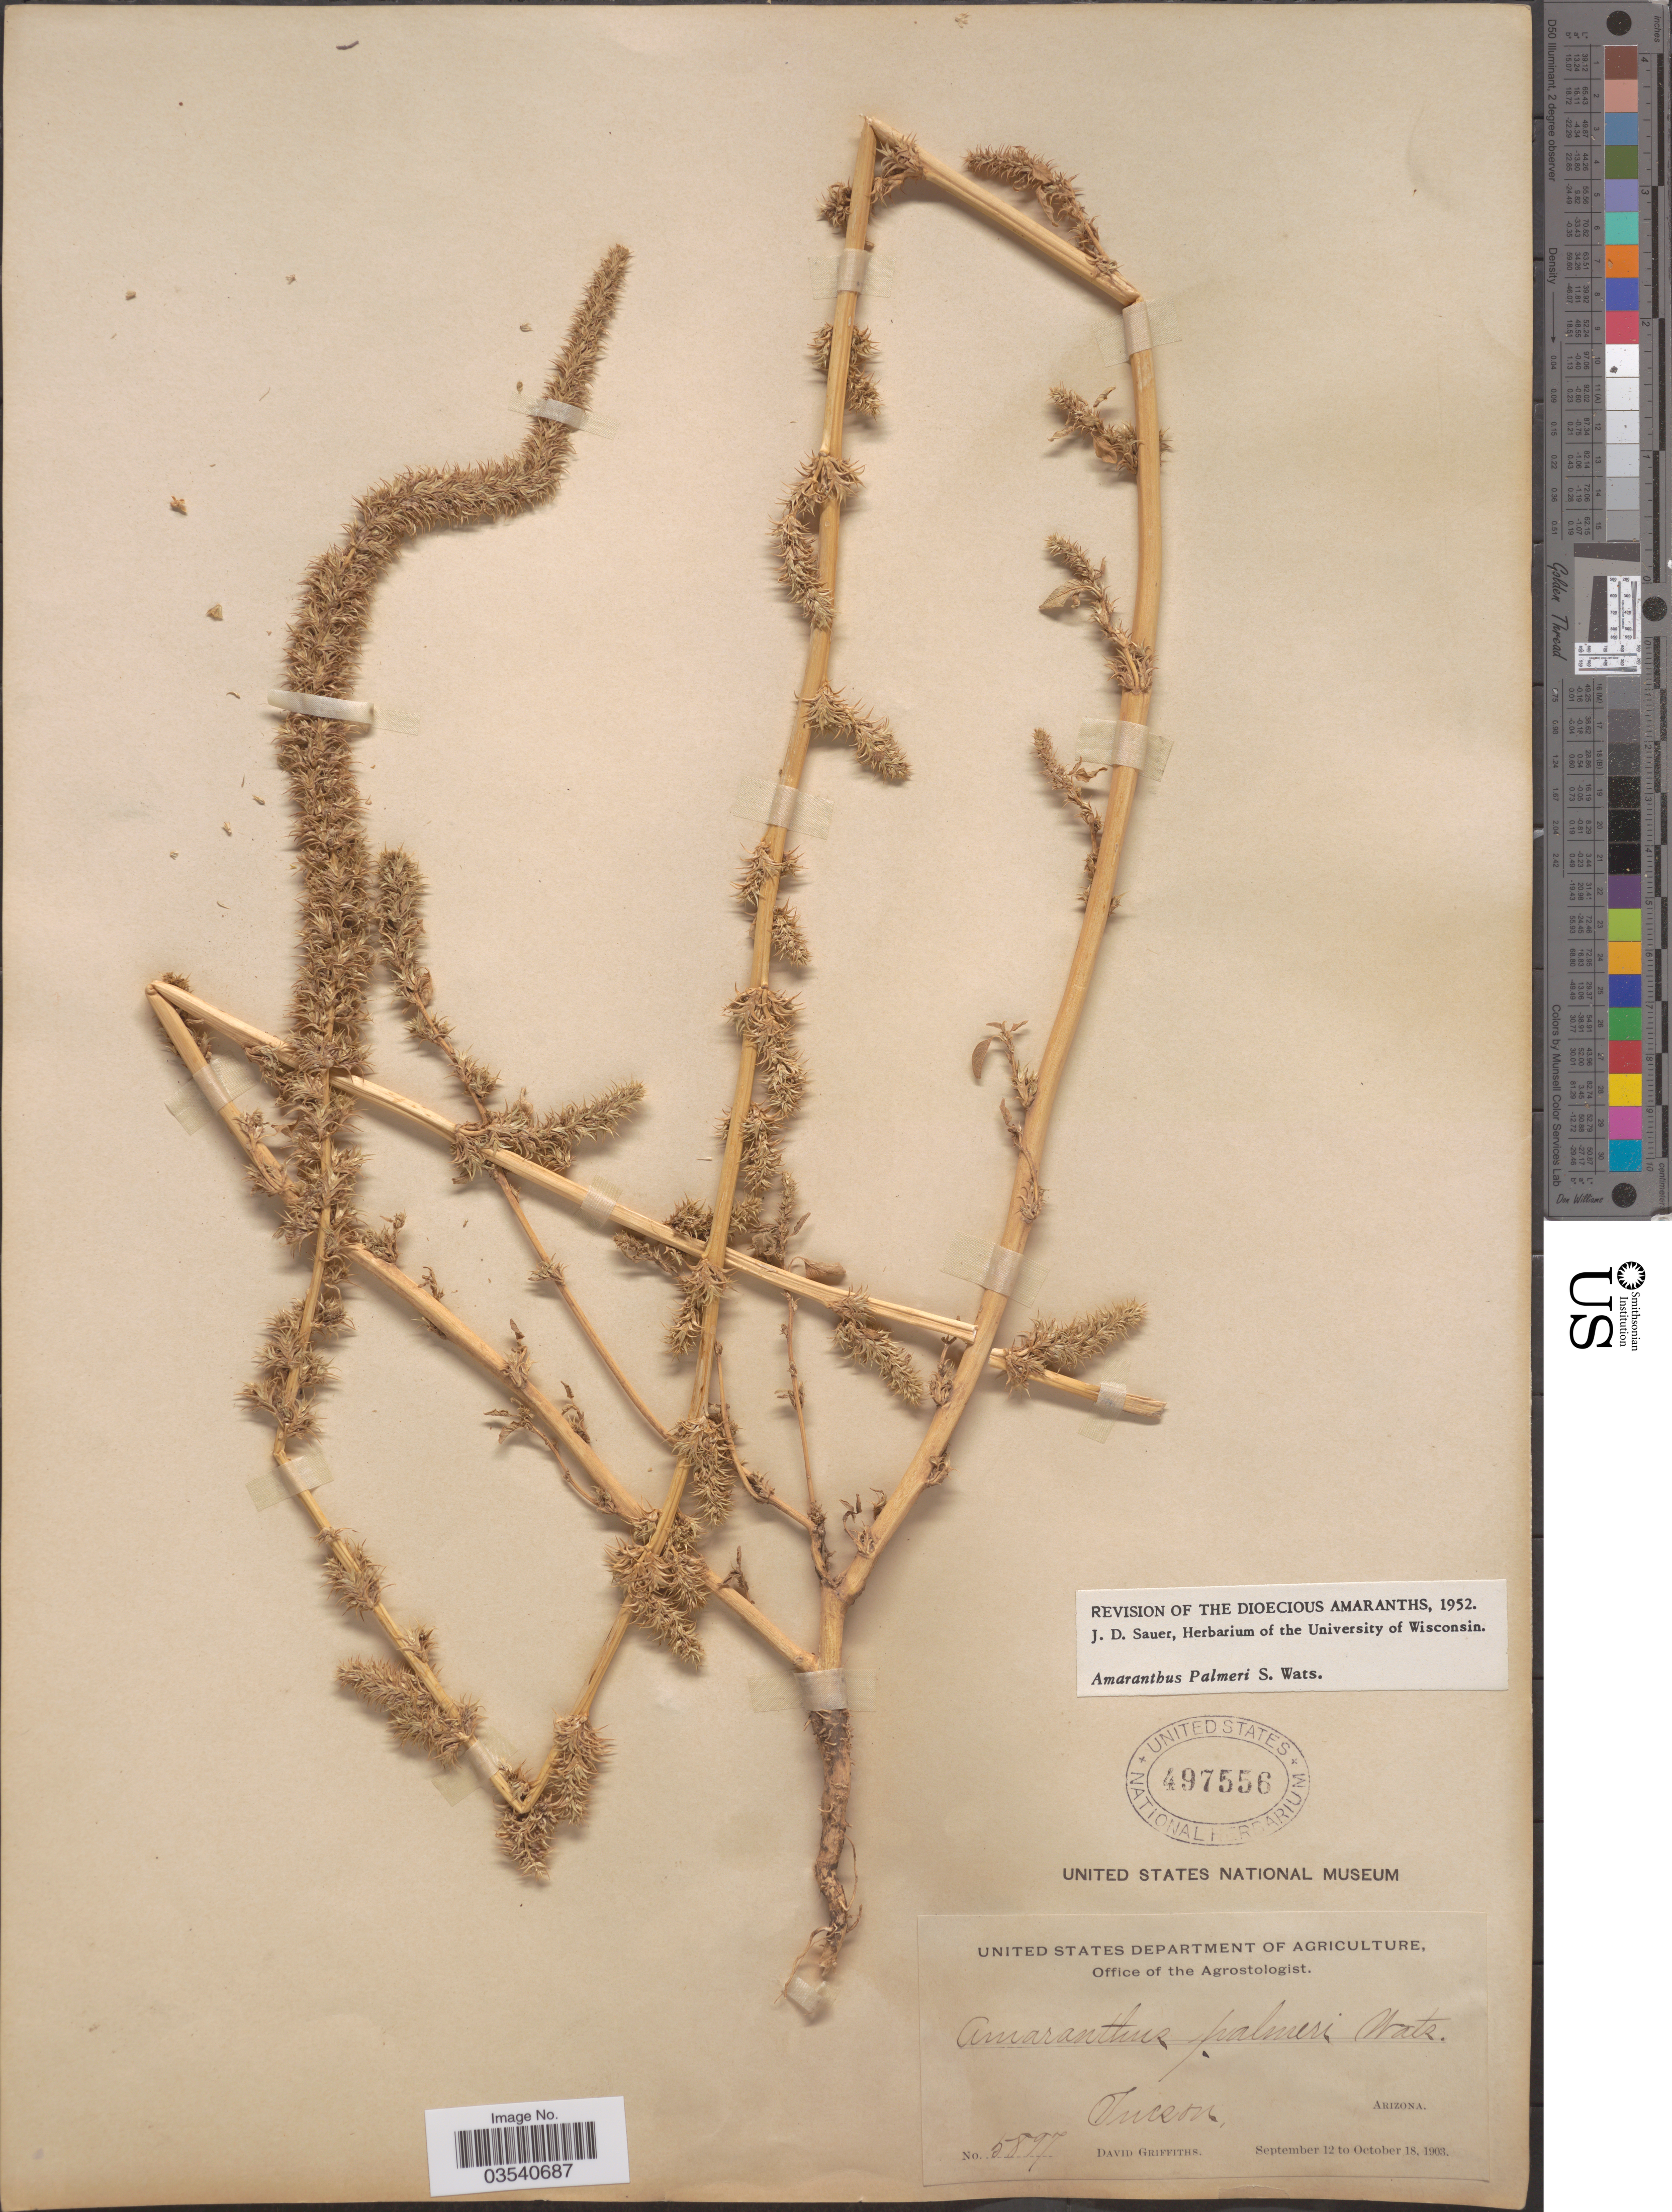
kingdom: Plantae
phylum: Tracheophyta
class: Magnoliopsida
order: Caryophyllales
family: Amaranthaceae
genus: Amaranthus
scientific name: Amaranthus palmeri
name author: S. Watson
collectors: D. Griffiths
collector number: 5897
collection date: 1903-09-12/1903-10-18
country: United States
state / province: Arizona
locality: Tucson.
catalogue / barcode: US 497556